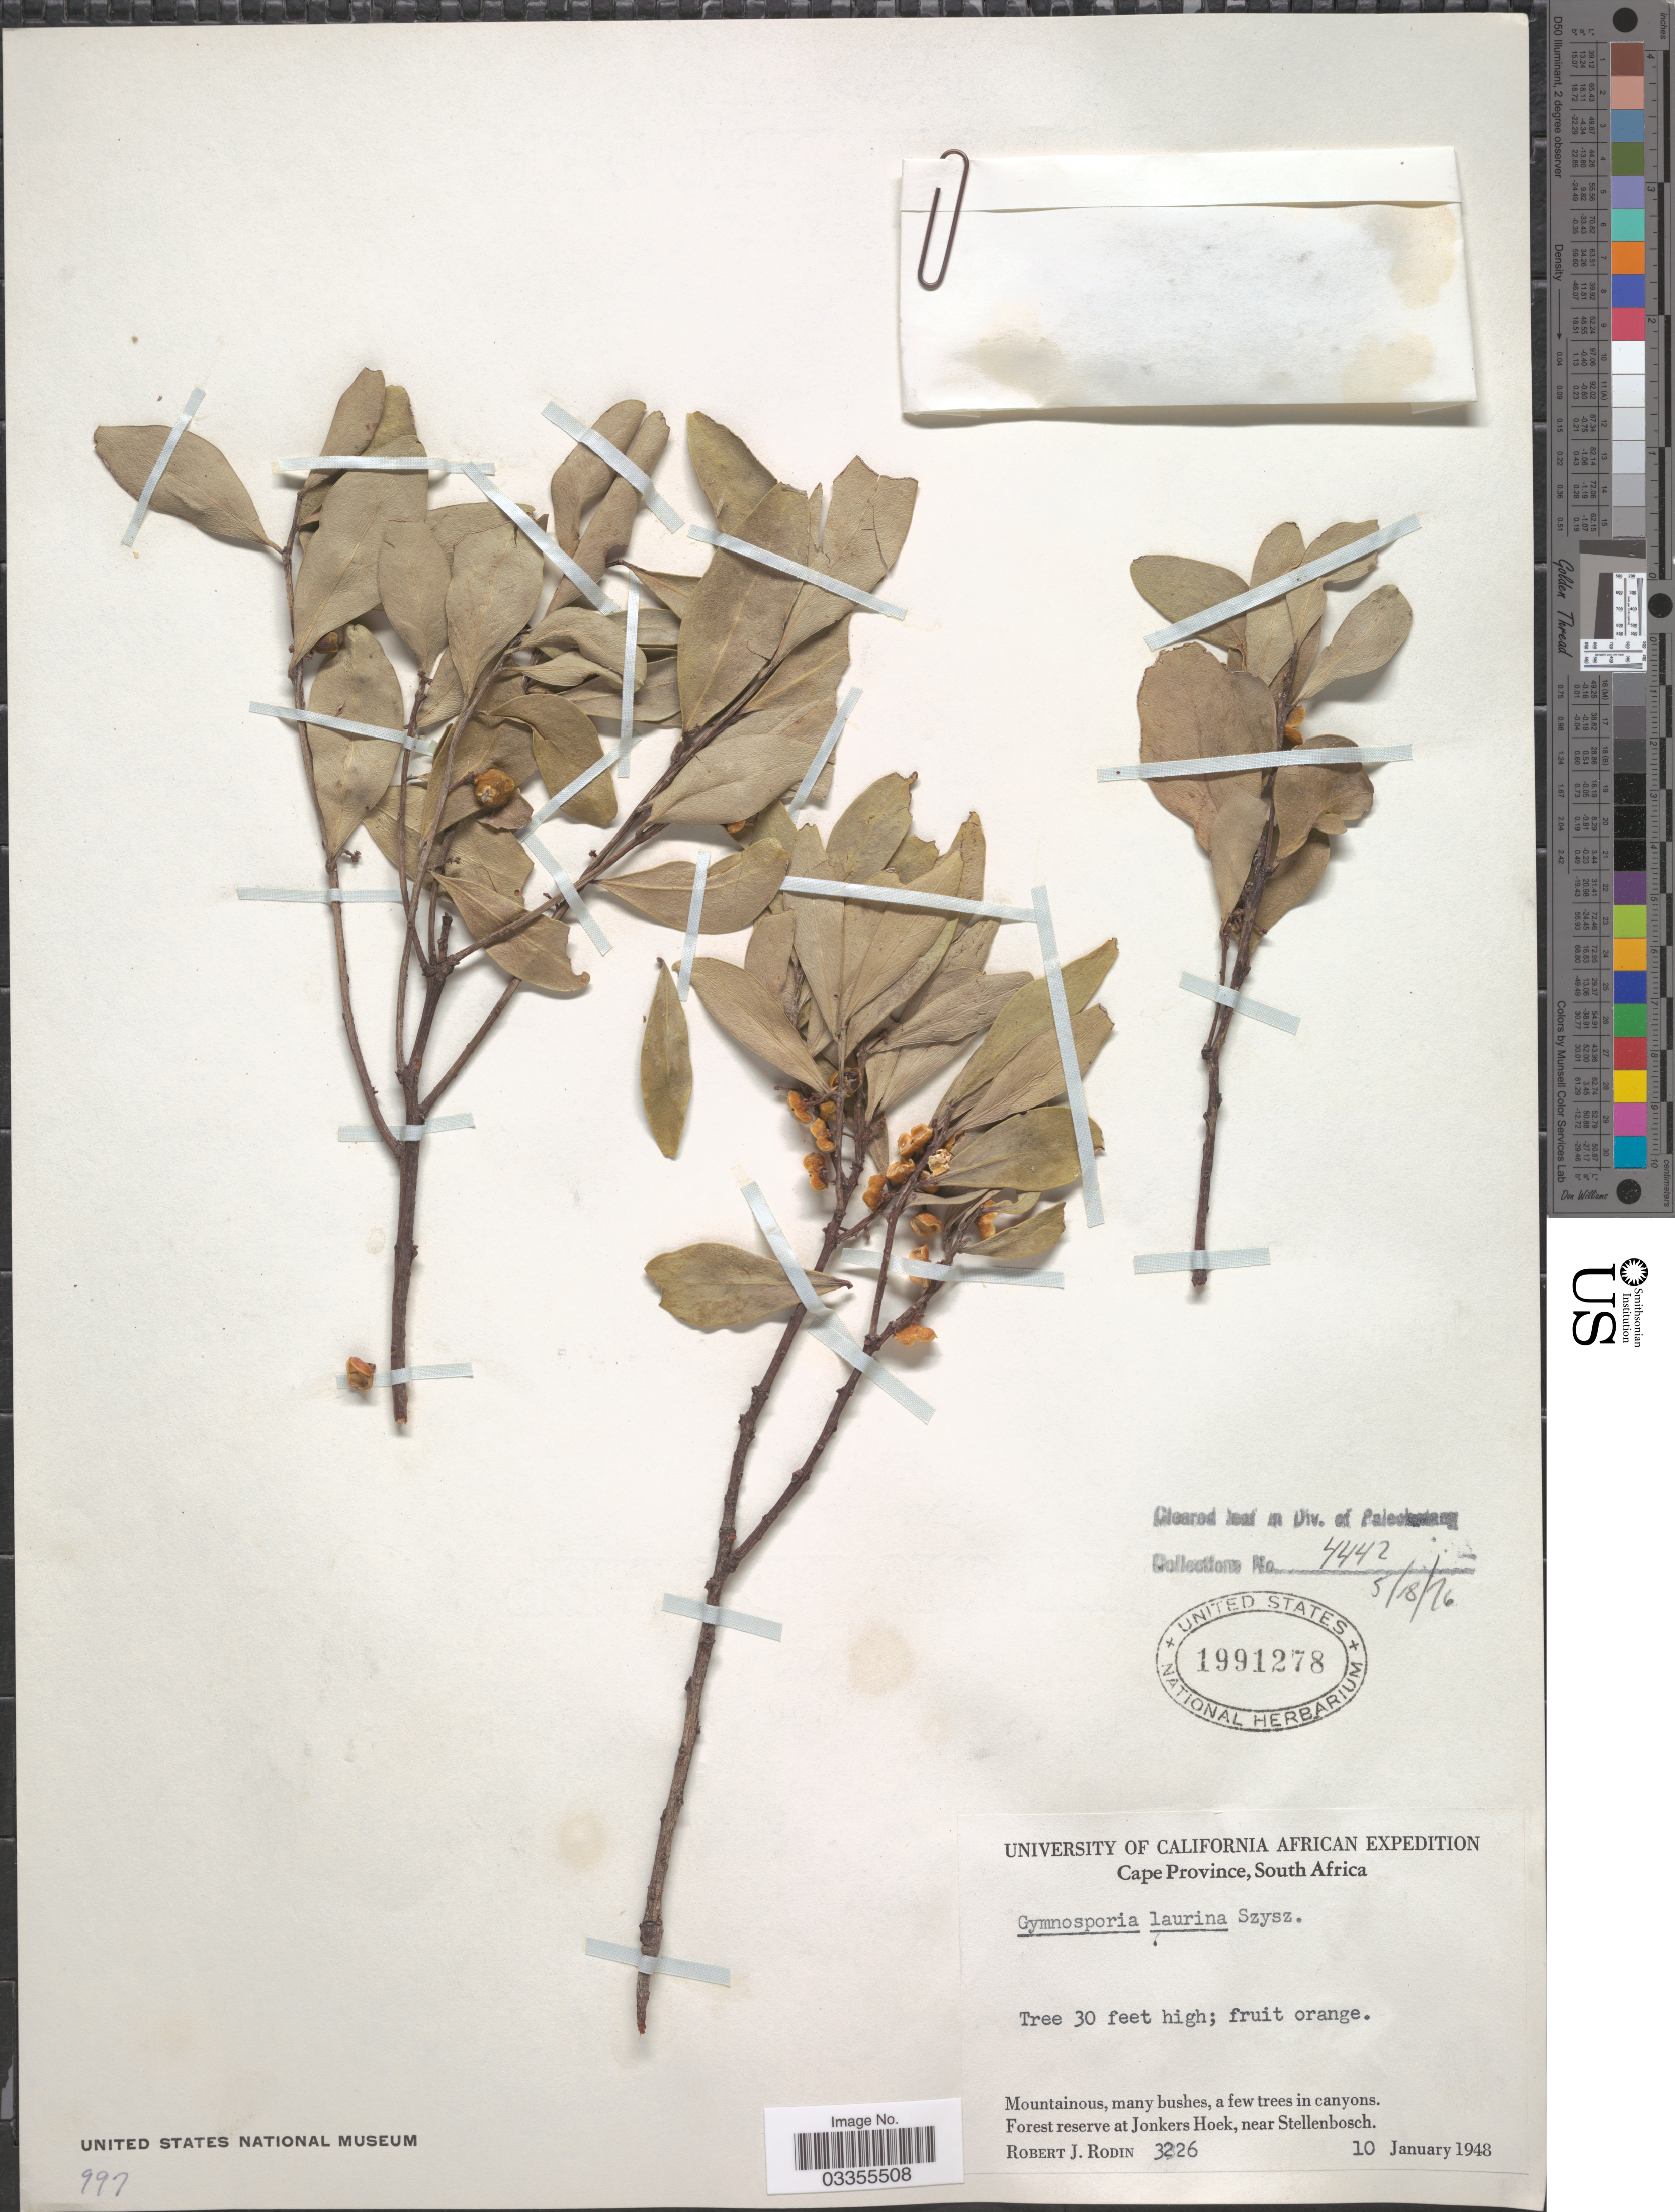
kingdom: Plantae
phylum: Tracheophyta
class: Magnoliopsida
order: Celastrales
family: Celastraceae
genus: Gymnosporia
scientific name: Gymnosporia laurina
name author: Szyszyl.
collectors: R. J. Rodin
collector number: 3226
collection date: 1948-01-10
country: South Africa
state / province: Western Cape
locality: Forest reserve at Jonkers Hoek, near Stellenbosch.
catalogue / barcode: US 1991278